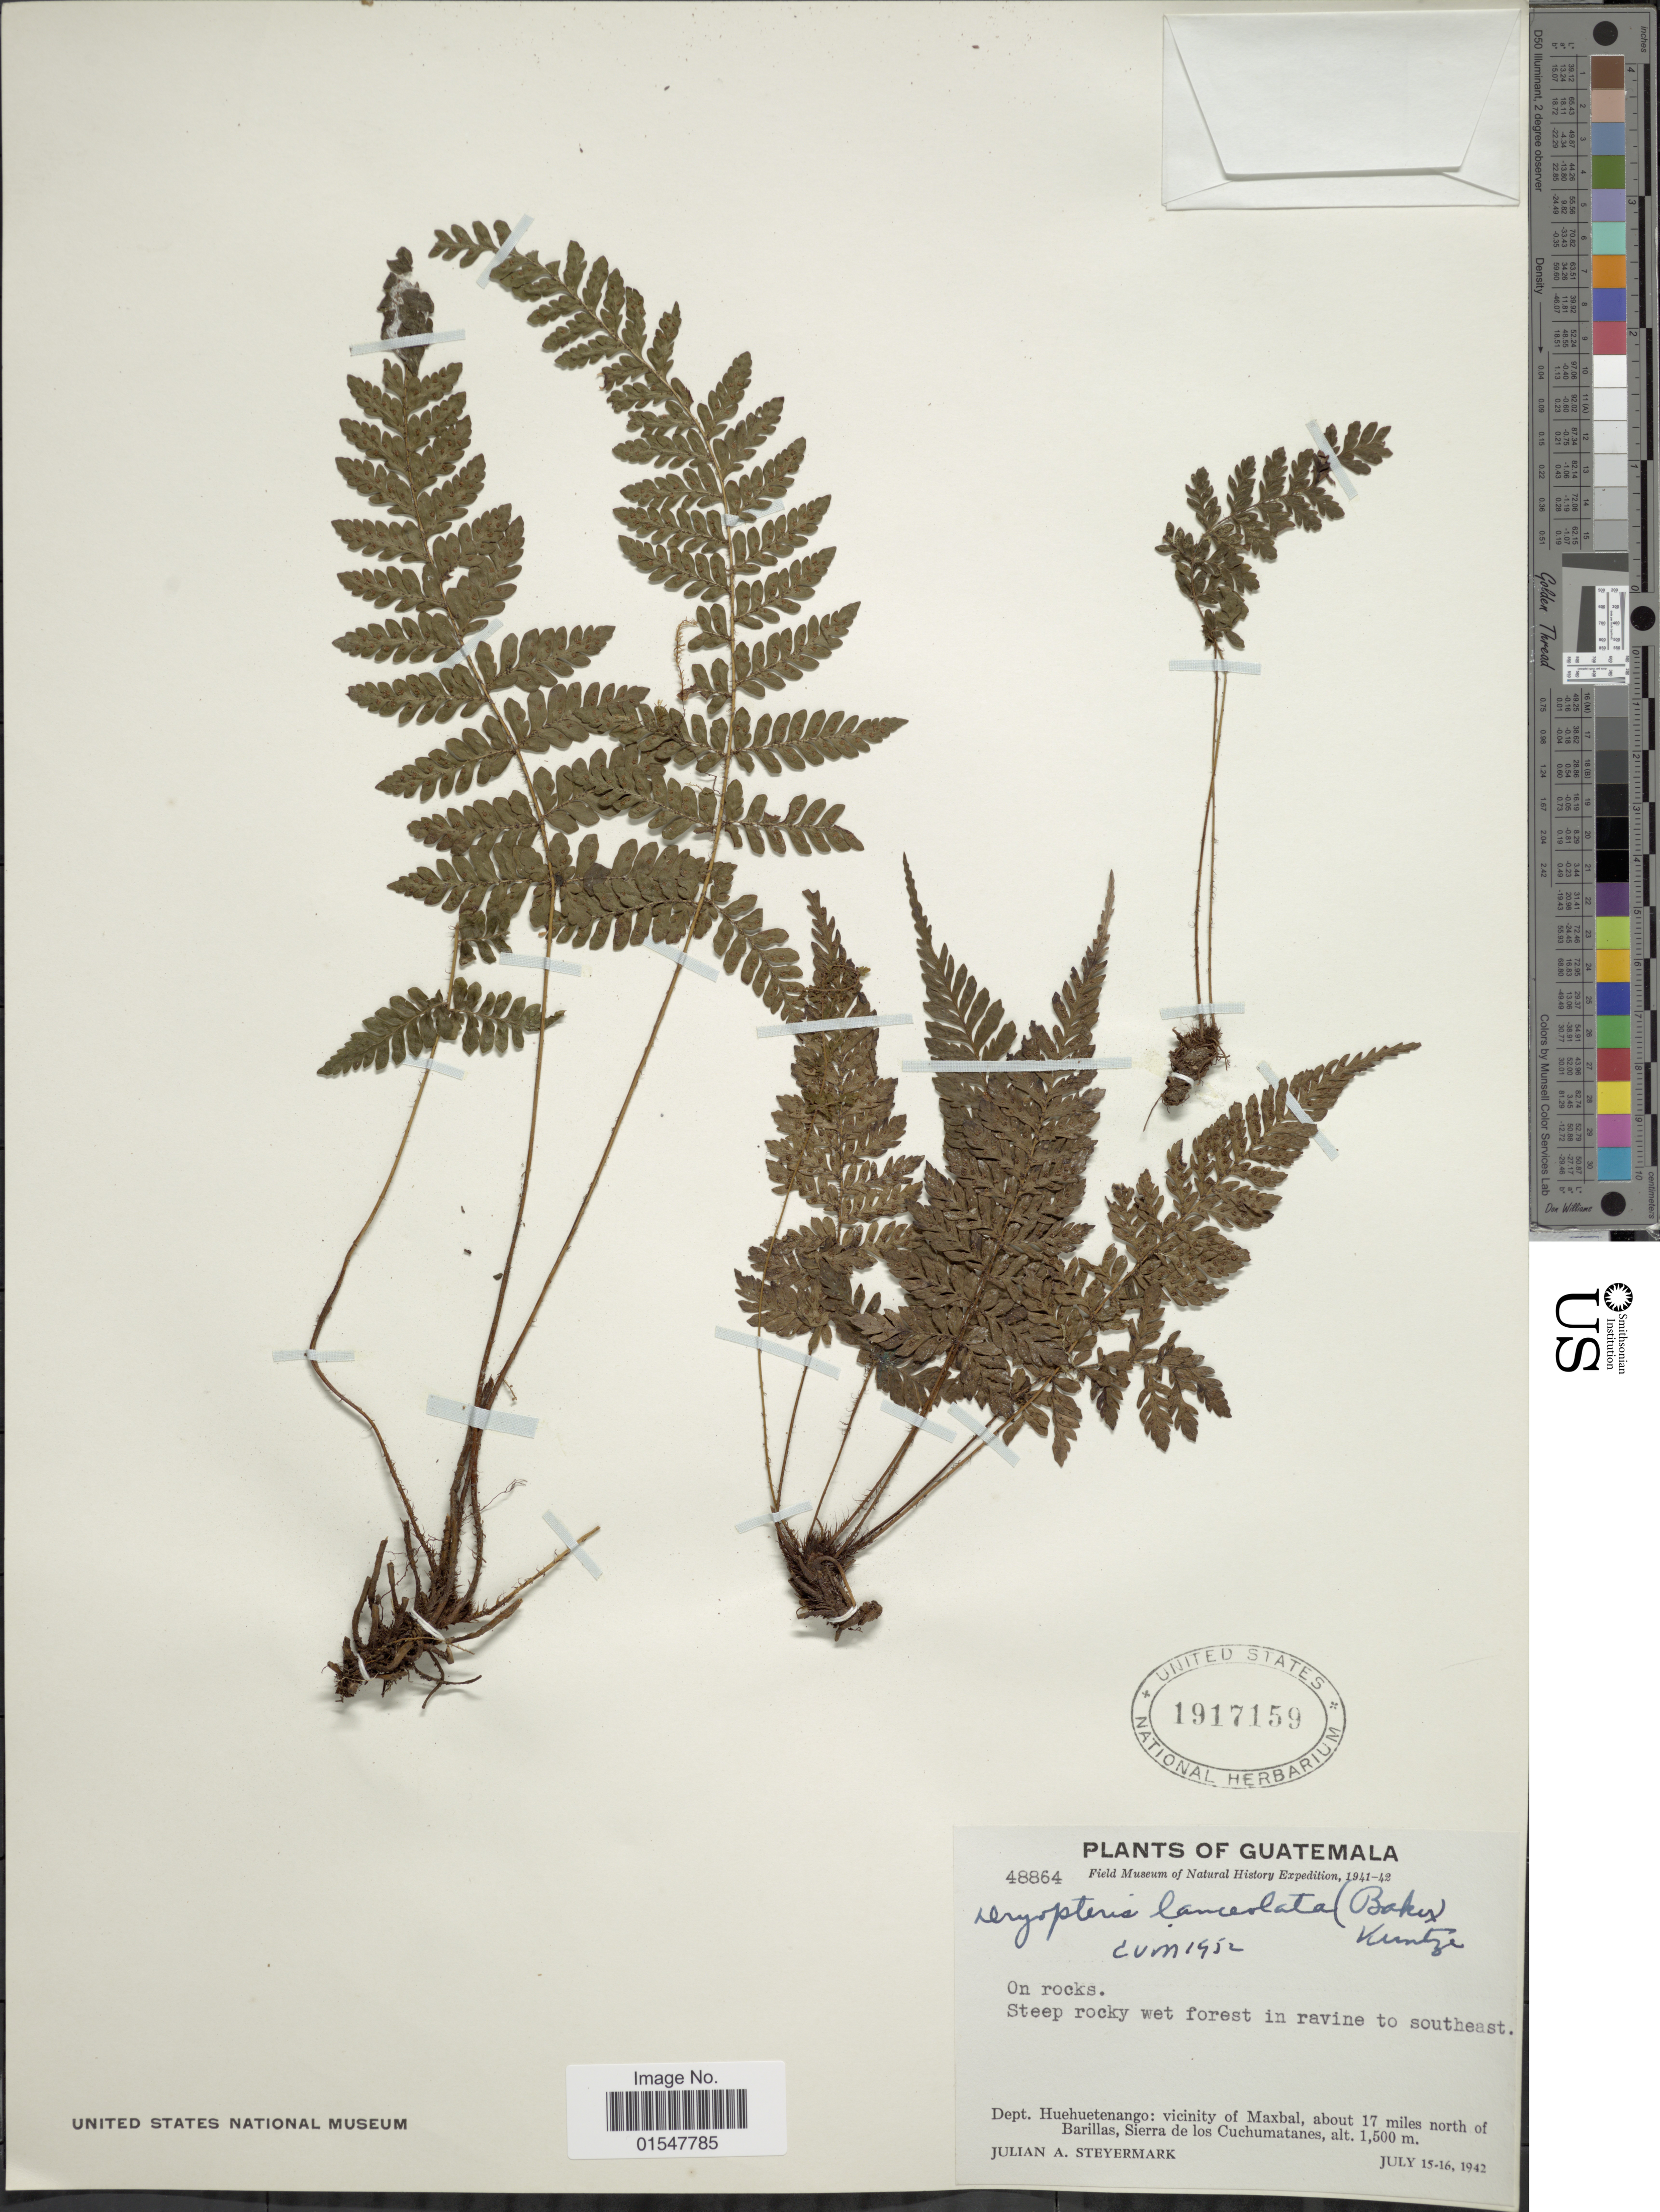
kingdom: Plantae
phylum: Tracheophyta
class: Polypodiopsida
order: Polypodiales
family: Dryopteridaceae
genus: Ctenitis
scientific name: Ctenitis lanceolata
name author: (Baker) A.R. Sm.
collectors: J. Steyermark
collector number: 48864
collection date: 1942-07-15/1942-07-16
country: Guatemala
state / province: Huehuetenango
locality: Guatemala, Huehuetenango: vicinity of Maxbal, about 17 miles north of Barillas, Sierra de los Cuchumatanes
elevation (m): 1500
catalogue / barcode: US 1917159